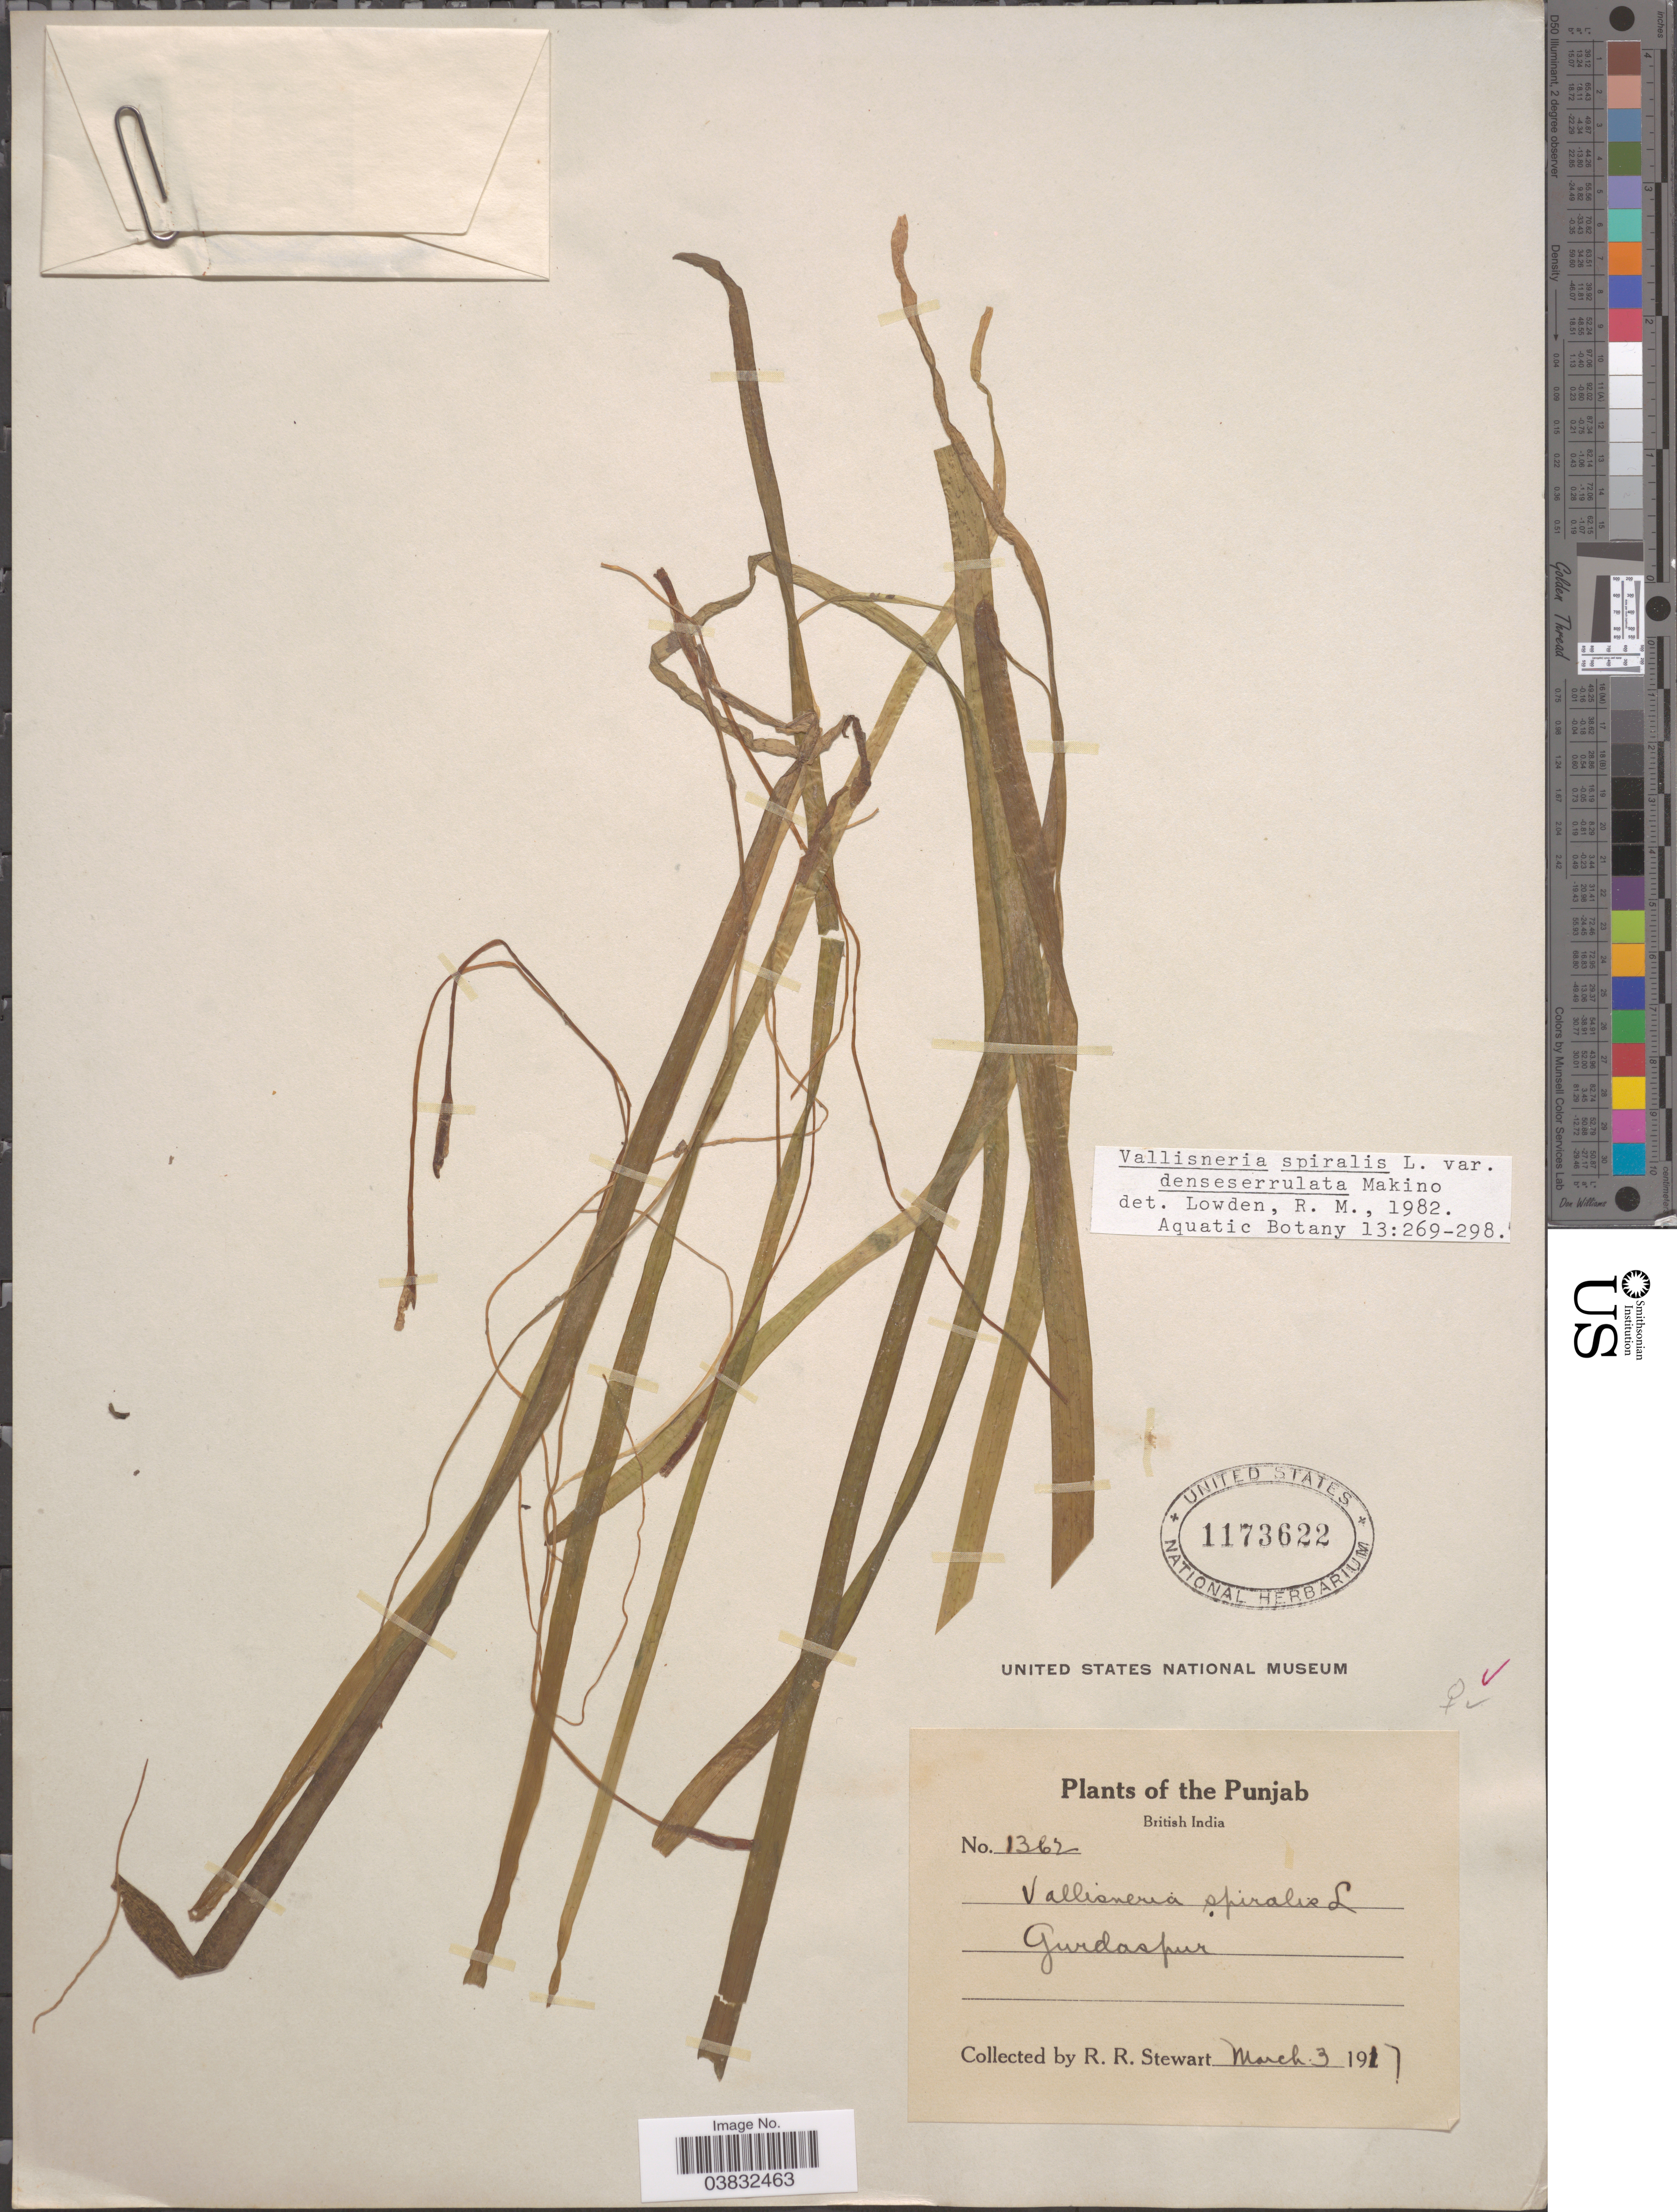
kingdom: Plantae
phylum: Tracheophyta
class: Liliopsida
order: Alismatales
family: Hydrocharitaceae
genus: Vallisneria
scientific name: Vallisneria spiralis var. denseserrulata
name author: Makino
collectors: R. Stewart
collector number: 1362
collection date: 1917-03-03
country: India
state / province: Punjab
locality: British India. Gurdaspur.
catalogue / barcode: US 1173622